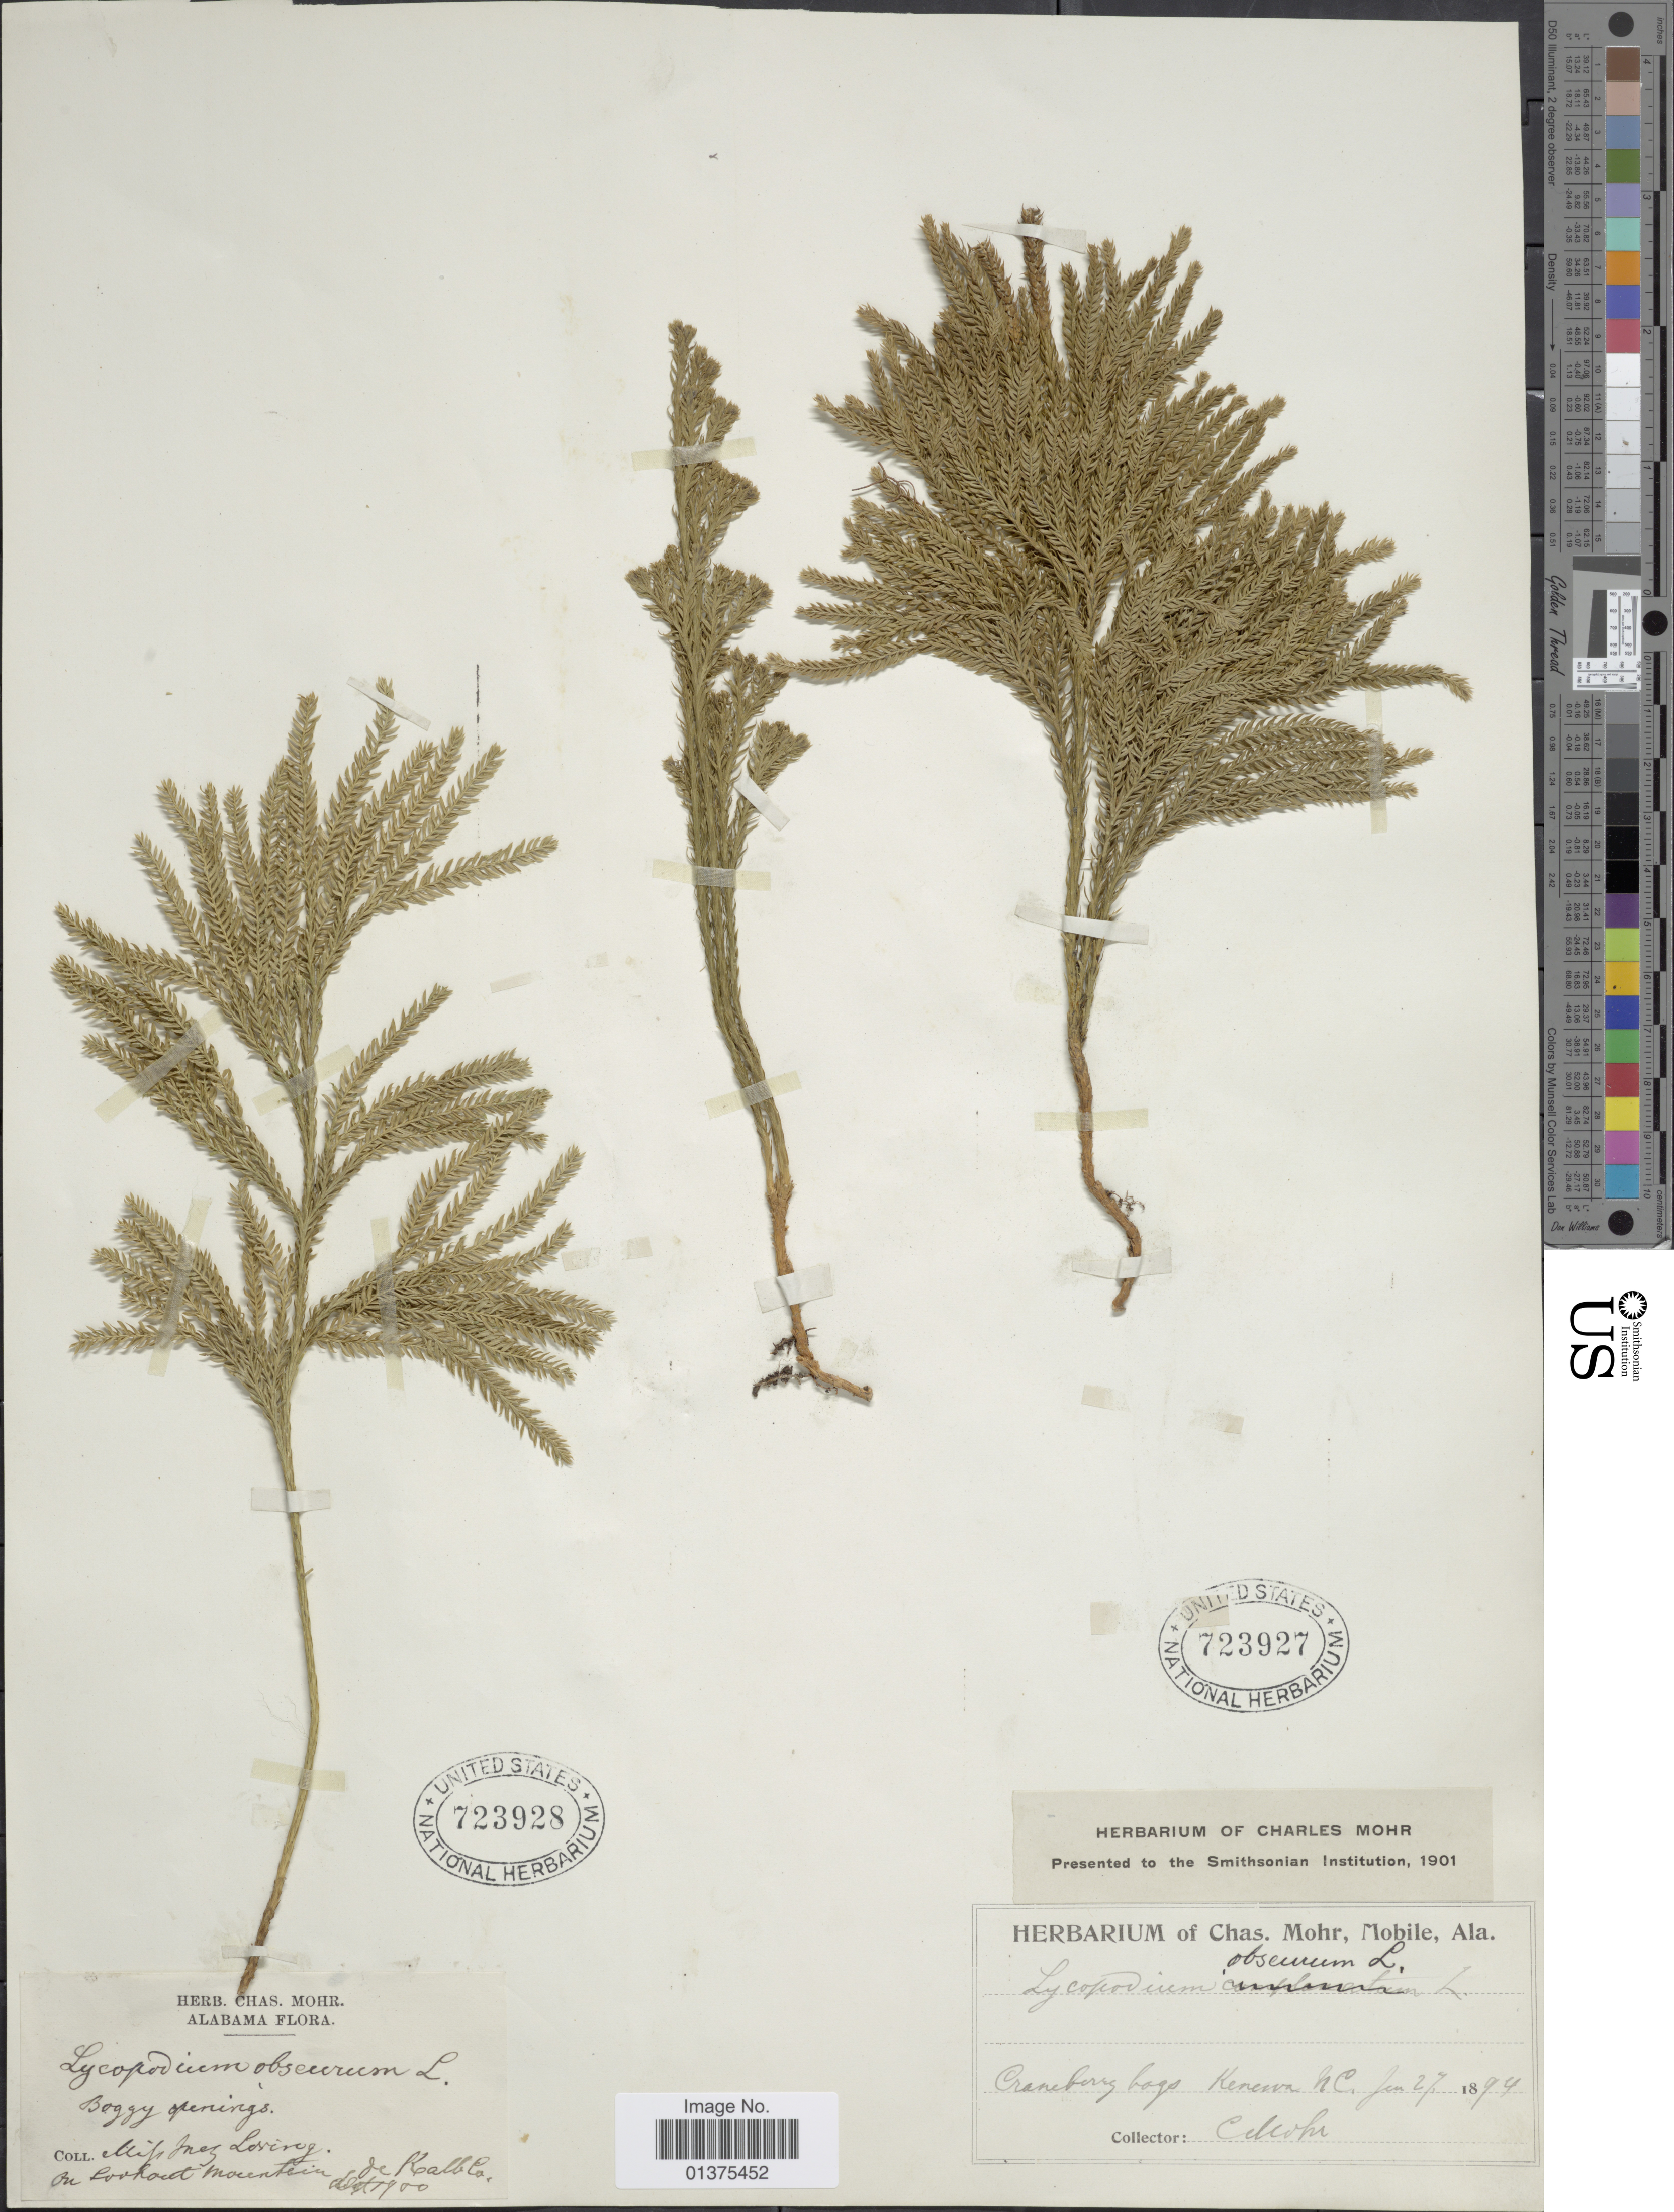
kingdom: Plantae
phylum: Tracheophyta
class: Lycopodiopsida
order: Lycopodiales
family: Lycopodiaceae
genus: Dendrolycopodium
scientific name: Dendrolycopodium obscurum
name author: (L.) A. Haines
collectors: C. T. Mohr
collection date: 1894-01-27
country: United States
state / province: North Carolina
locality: Cranberry bogs Kereva [interpreted]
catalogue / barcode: US 723927